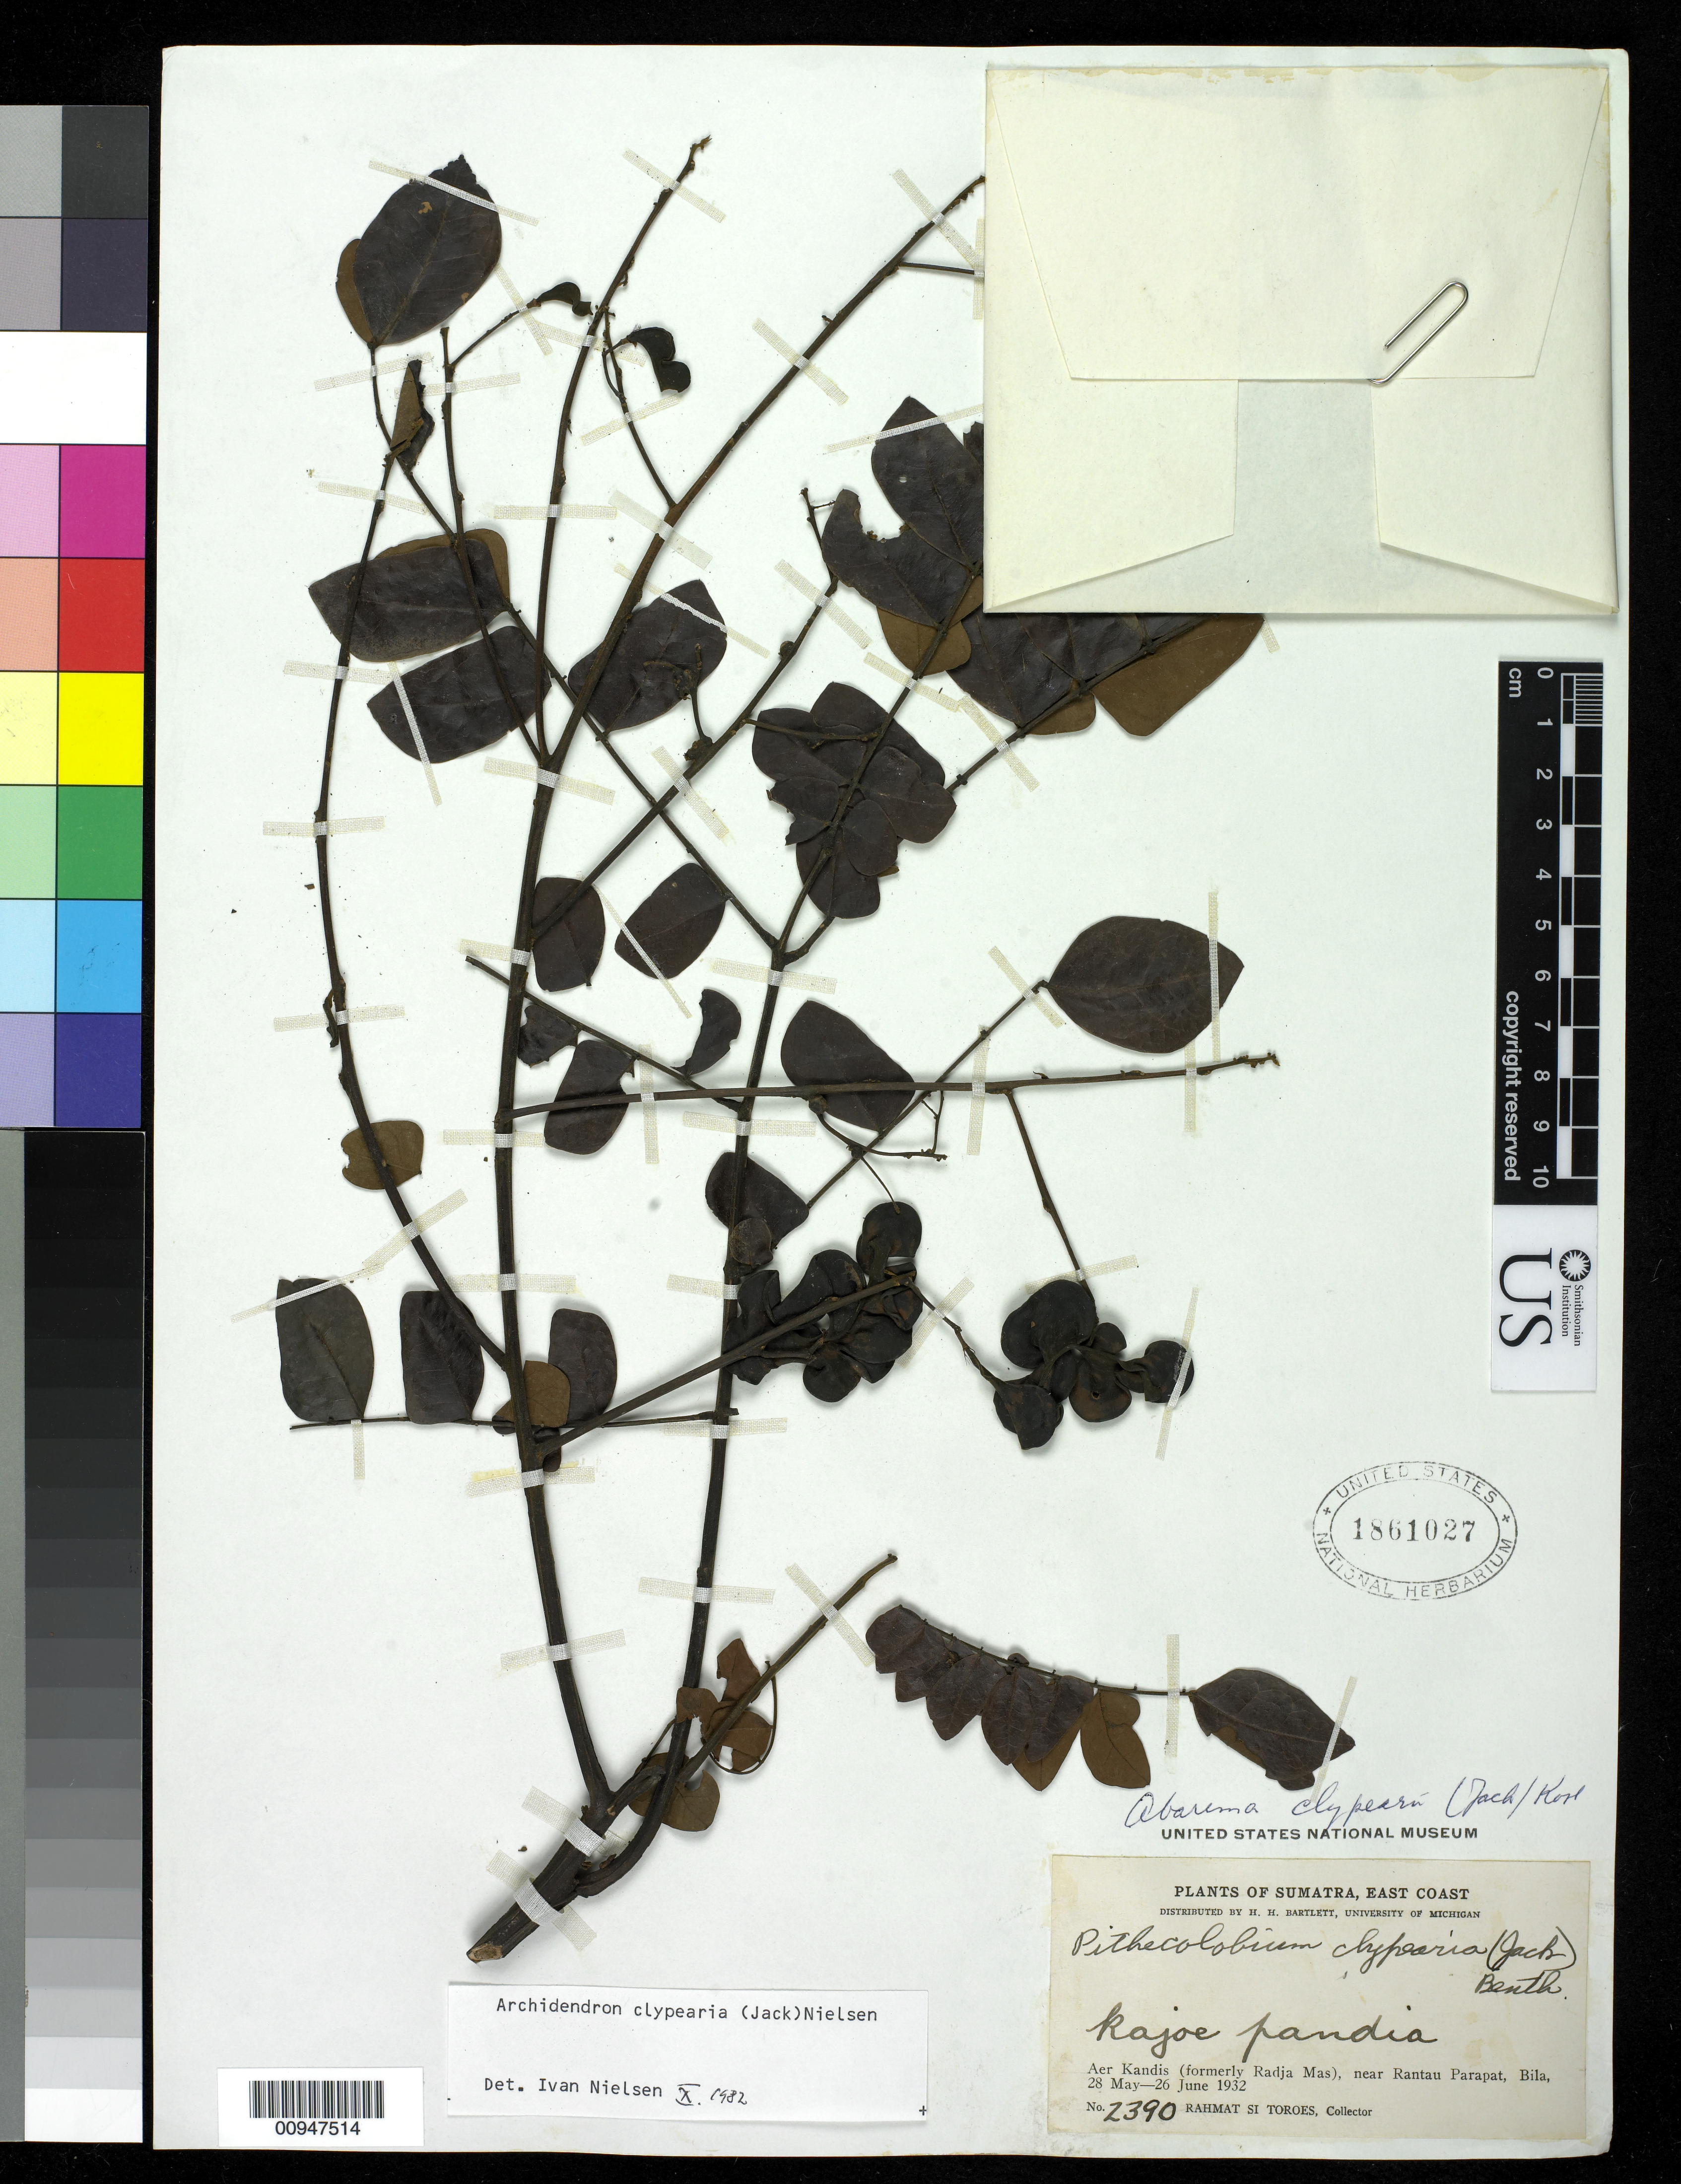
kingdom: Plantae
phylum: Tracheophyta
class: Magnoliopsida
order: Fabales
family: Fabaceae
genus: Archidendron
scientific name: Archidendron clypearia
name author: (Jack) I.C. Nielsen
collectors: Rahmat Si Boeea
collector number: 2390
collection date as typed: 28 May 1932 to 26 Jun 1932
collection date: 1932-05-28/1932-06-26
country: Indonesia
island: Sumatra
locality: Aer Kandis (formerly Radja Mas) near Rantau Parapat, Bila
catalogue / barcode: US 1861027